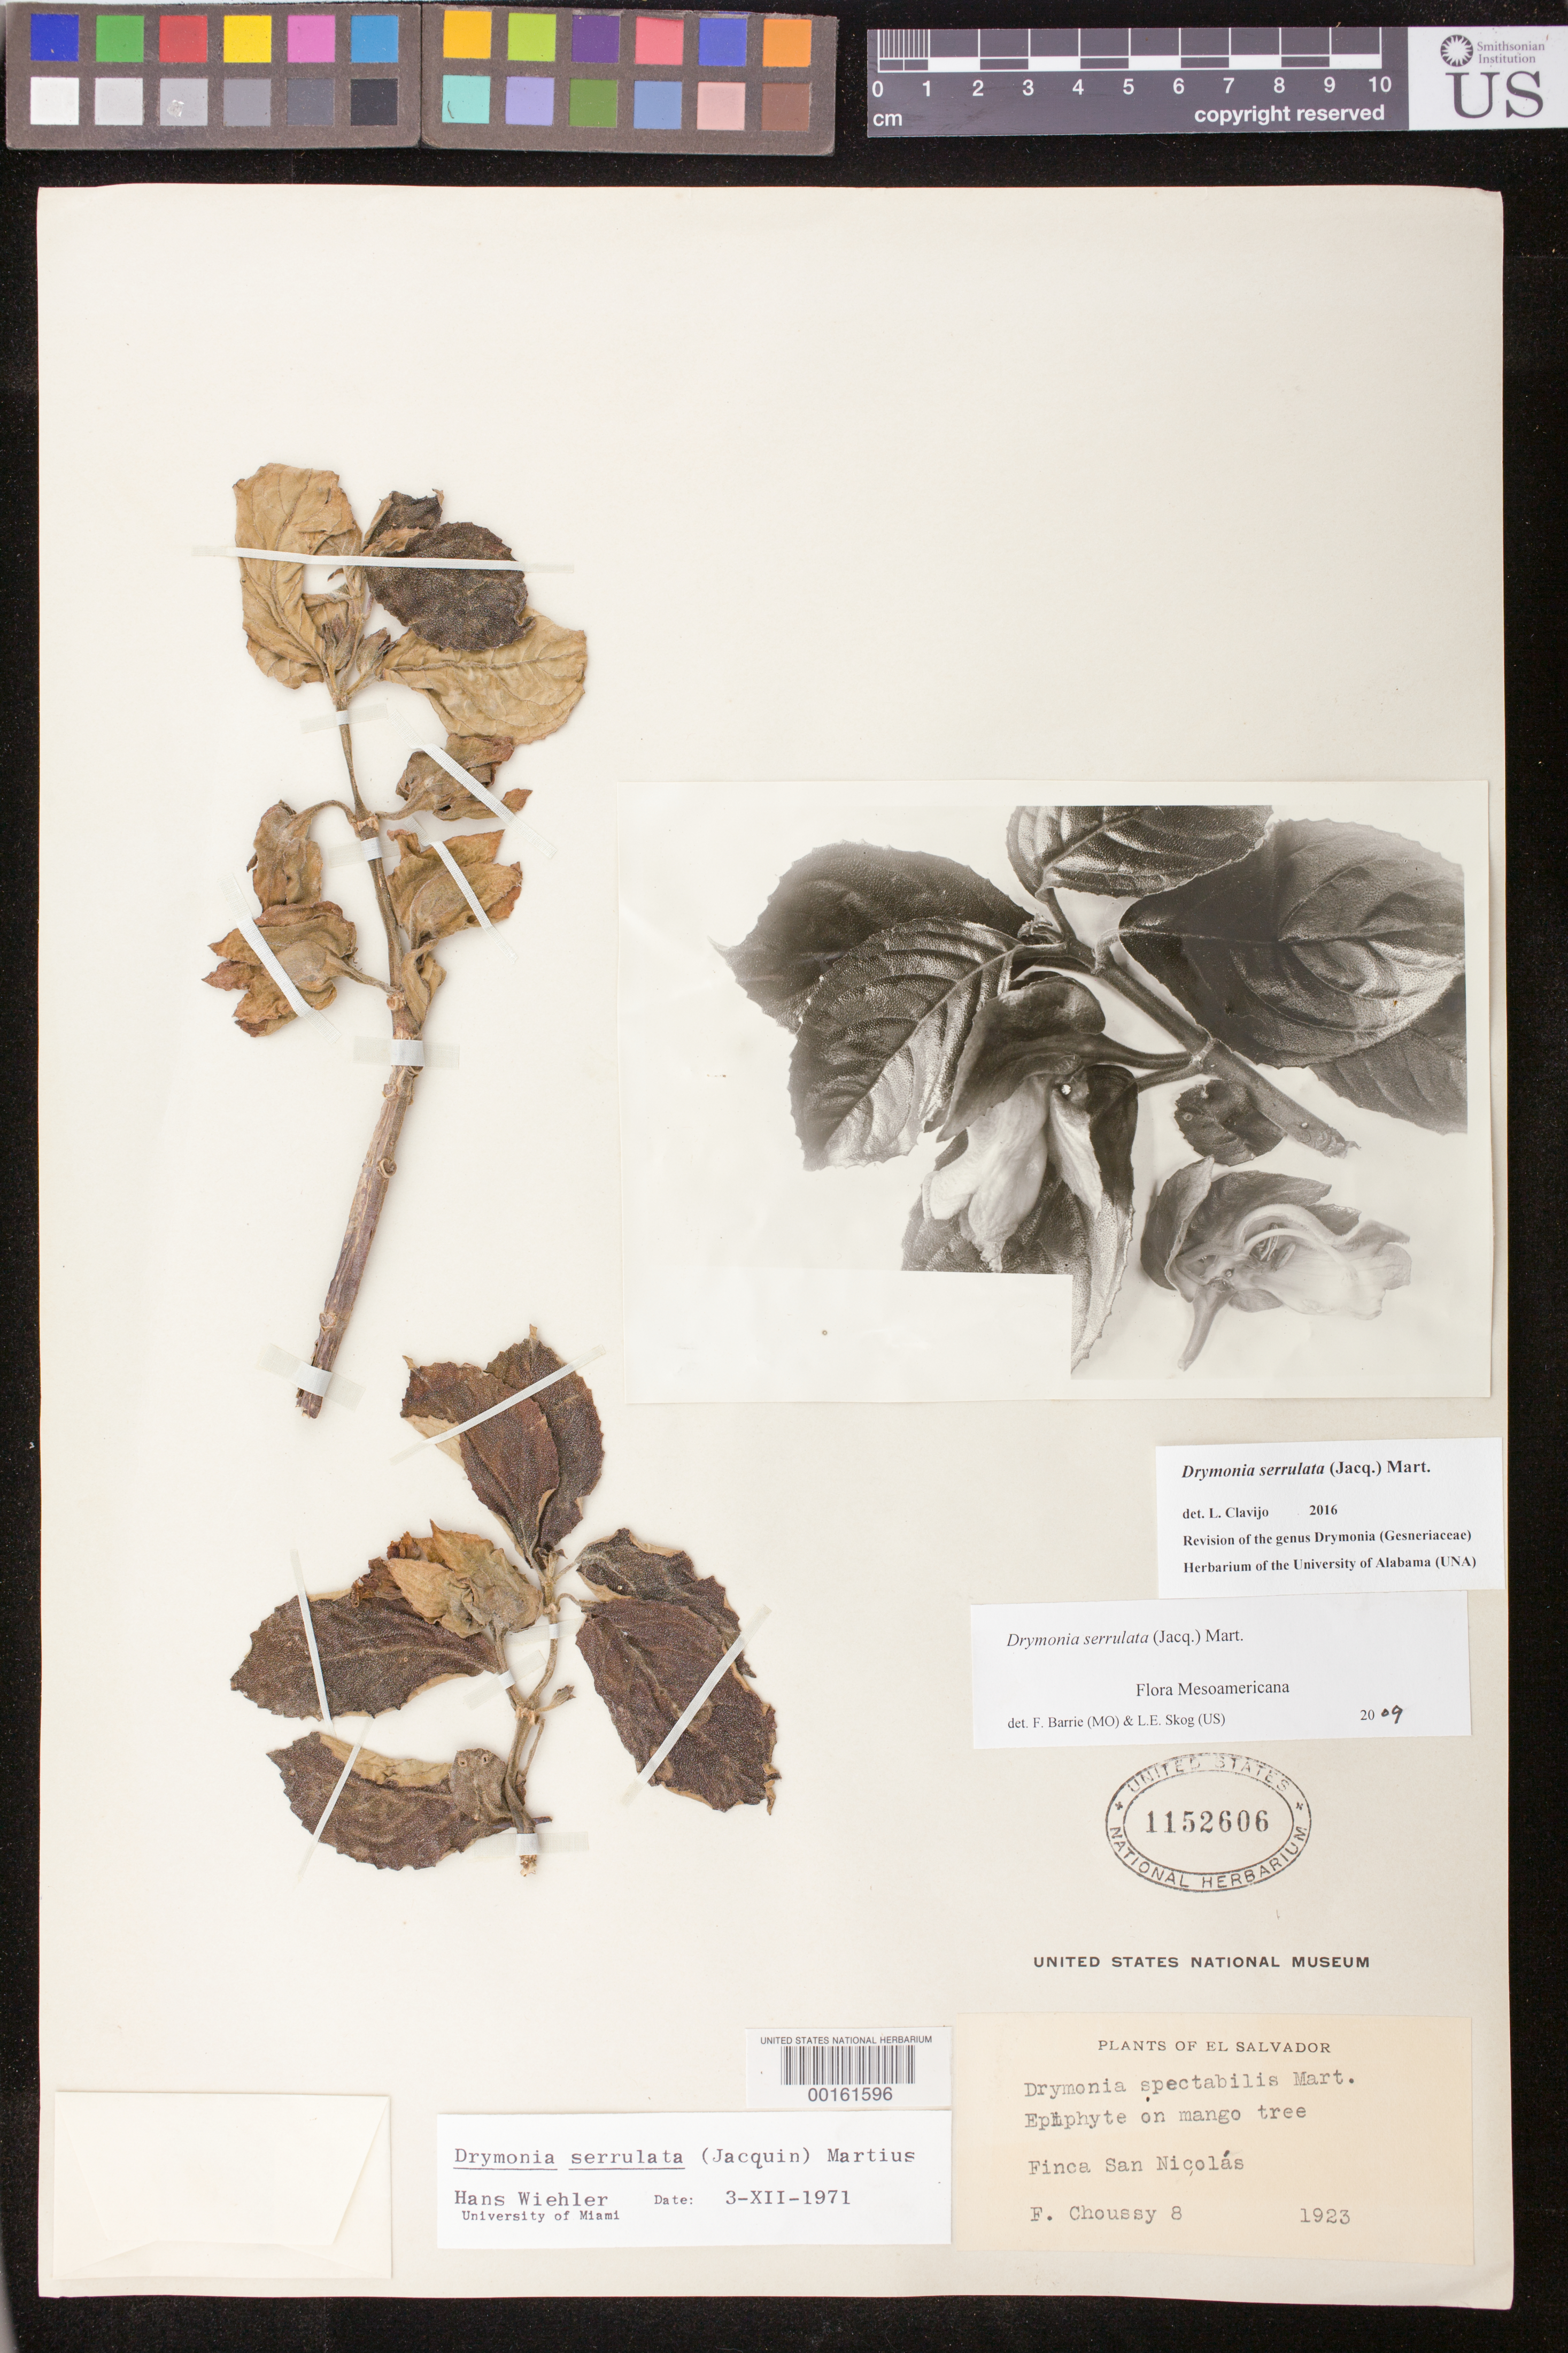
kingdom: Plantae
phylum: Tracheophyta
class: Magnoliopsida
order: Lamiales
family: Gesneriaceae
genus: Drymonia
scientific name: Drymonia serrulata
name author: (Jacq.) Mart.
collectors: F. Choussy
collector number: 8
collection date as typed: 1923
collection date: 1923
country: El Salvador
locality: Finca San Nicolas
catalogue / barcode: US 1152606